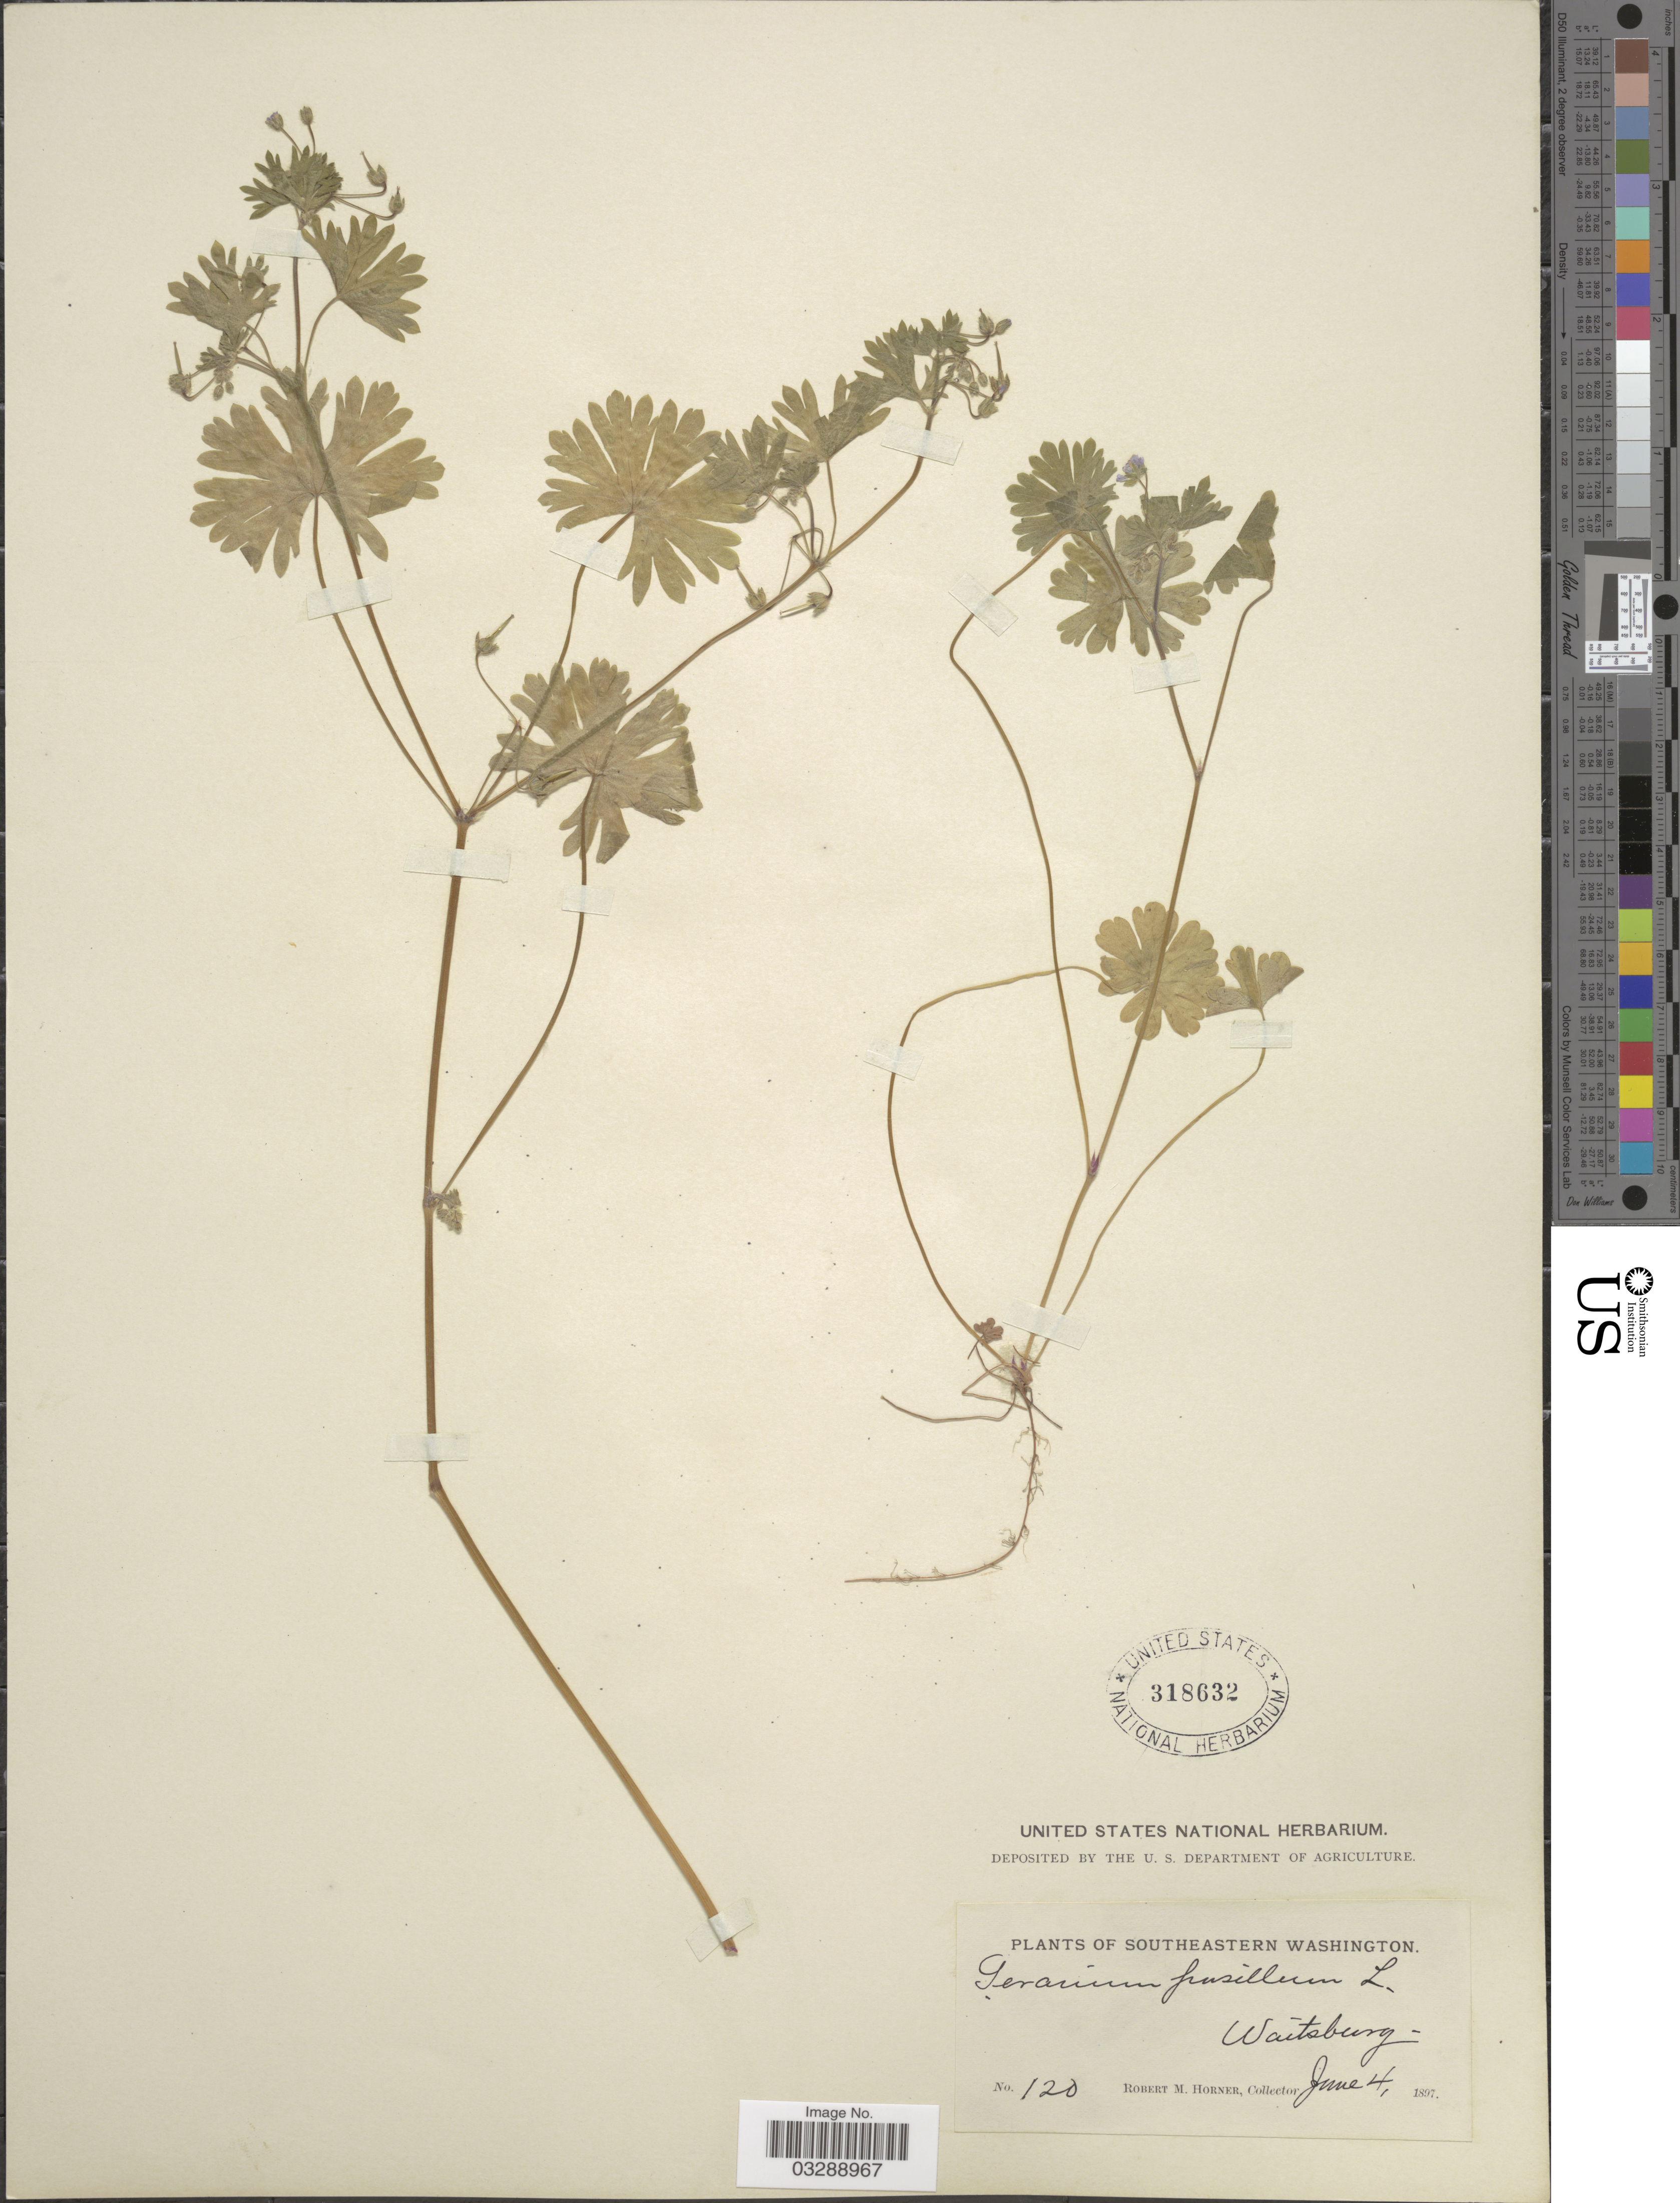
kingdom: Plantae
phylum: Tracheophyta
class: Magnoliopsida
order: Geraniales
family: Geraniaceae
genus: Geranium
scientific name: Geranium pusillum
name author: L.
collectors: R. Horner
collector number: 120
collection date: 1897-06-04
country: United States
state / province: Washington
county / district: Walla Walla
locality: Southeastern Washington. Waitsburg.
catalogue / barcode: US 318632